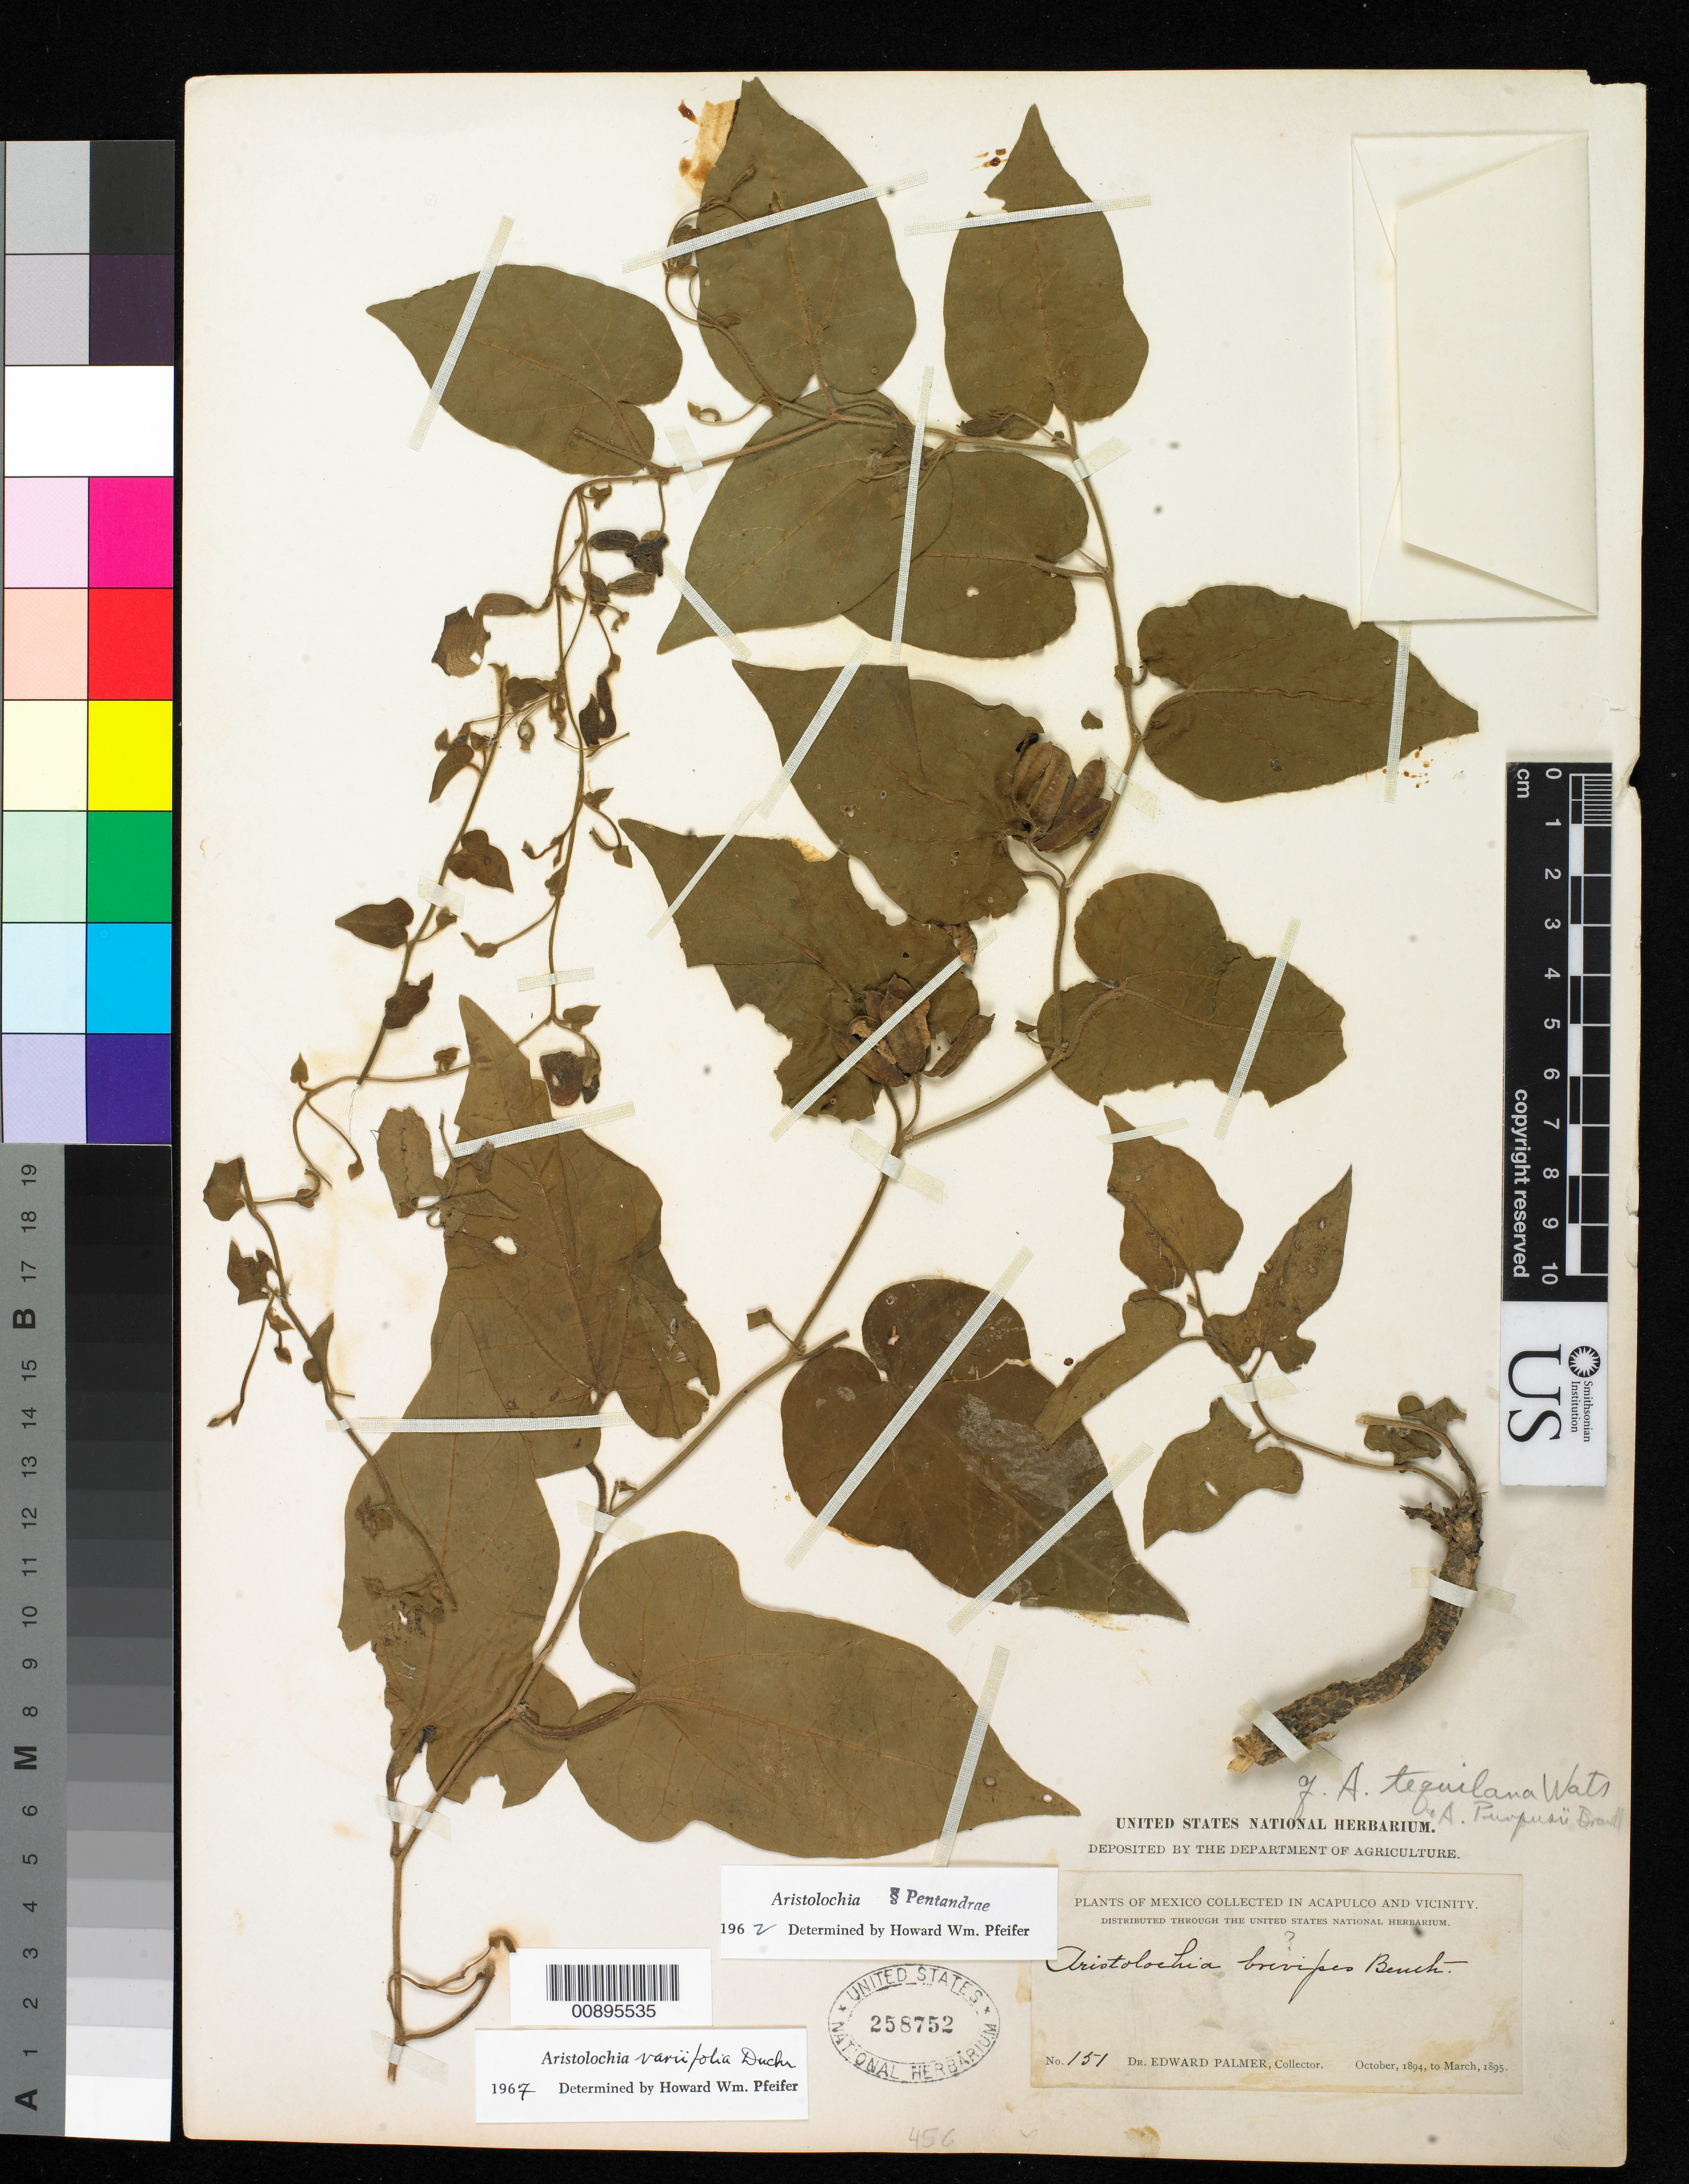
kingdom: Plantae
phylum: Tracheophyta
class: Magnoliopsida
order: Piperales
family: Aristolochiaceae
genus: Aristolochia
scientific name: Aristolochia variifolia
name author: Duch.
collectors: E. Palmer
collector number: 151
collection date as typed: Oct 1894 to -- Mar 1895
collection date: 1894-10/1895-03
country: Mexico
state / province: Guerrero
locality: Acapulco, Guerrero and vicinity.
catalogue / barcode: US 258752